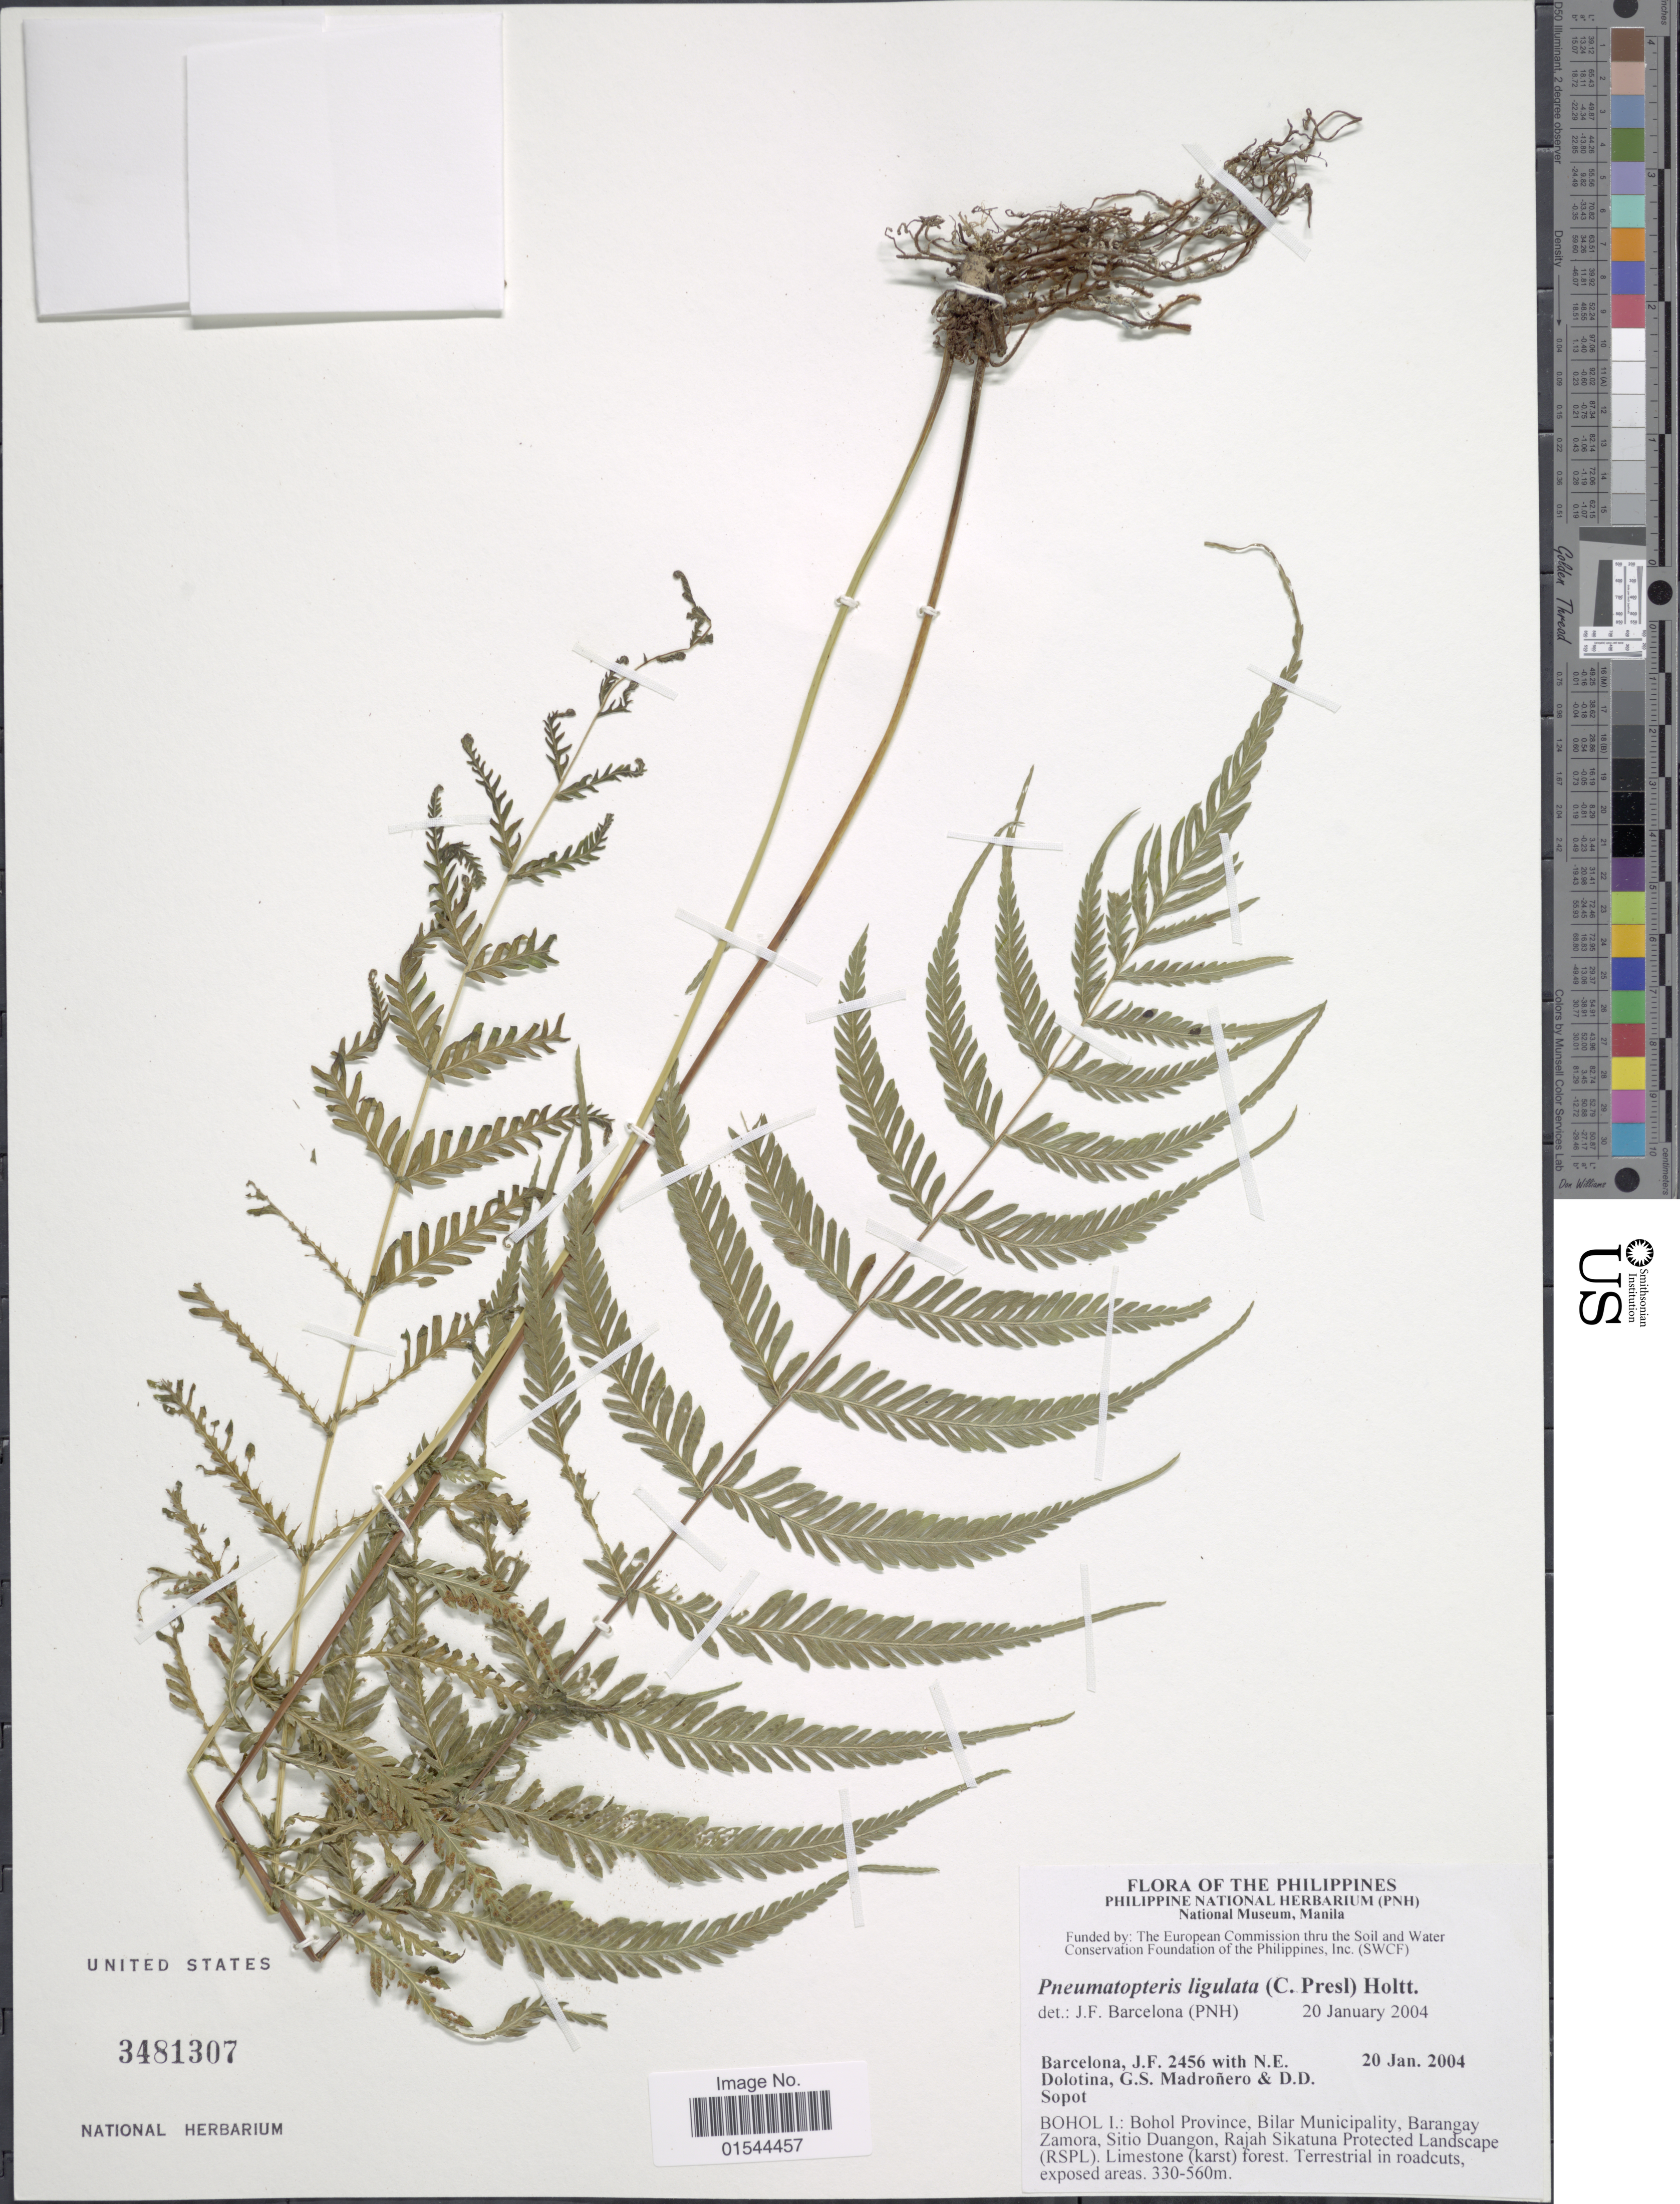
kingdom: Plantae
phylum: Tracheophyta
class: Polypodiopsida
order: Polypodiales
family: Thelypteridaceae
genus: Pneumatopteris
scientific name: Pneumatopteris ligulata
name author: (C. Presl) Holttum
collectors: J. F. Barcelona, N. Dolotina, G. Madroñero & D. Sopot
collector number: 2456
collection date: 2004-01-20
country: Philippines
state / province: Central Visayas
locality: Bohol I.: Bohol Province, Bilar Municipality, Barangay Zamora, Sitio Duangon, Rajah Sikatuna Protected Landscape (RSPL)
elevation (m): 330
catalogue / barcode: US 3481307